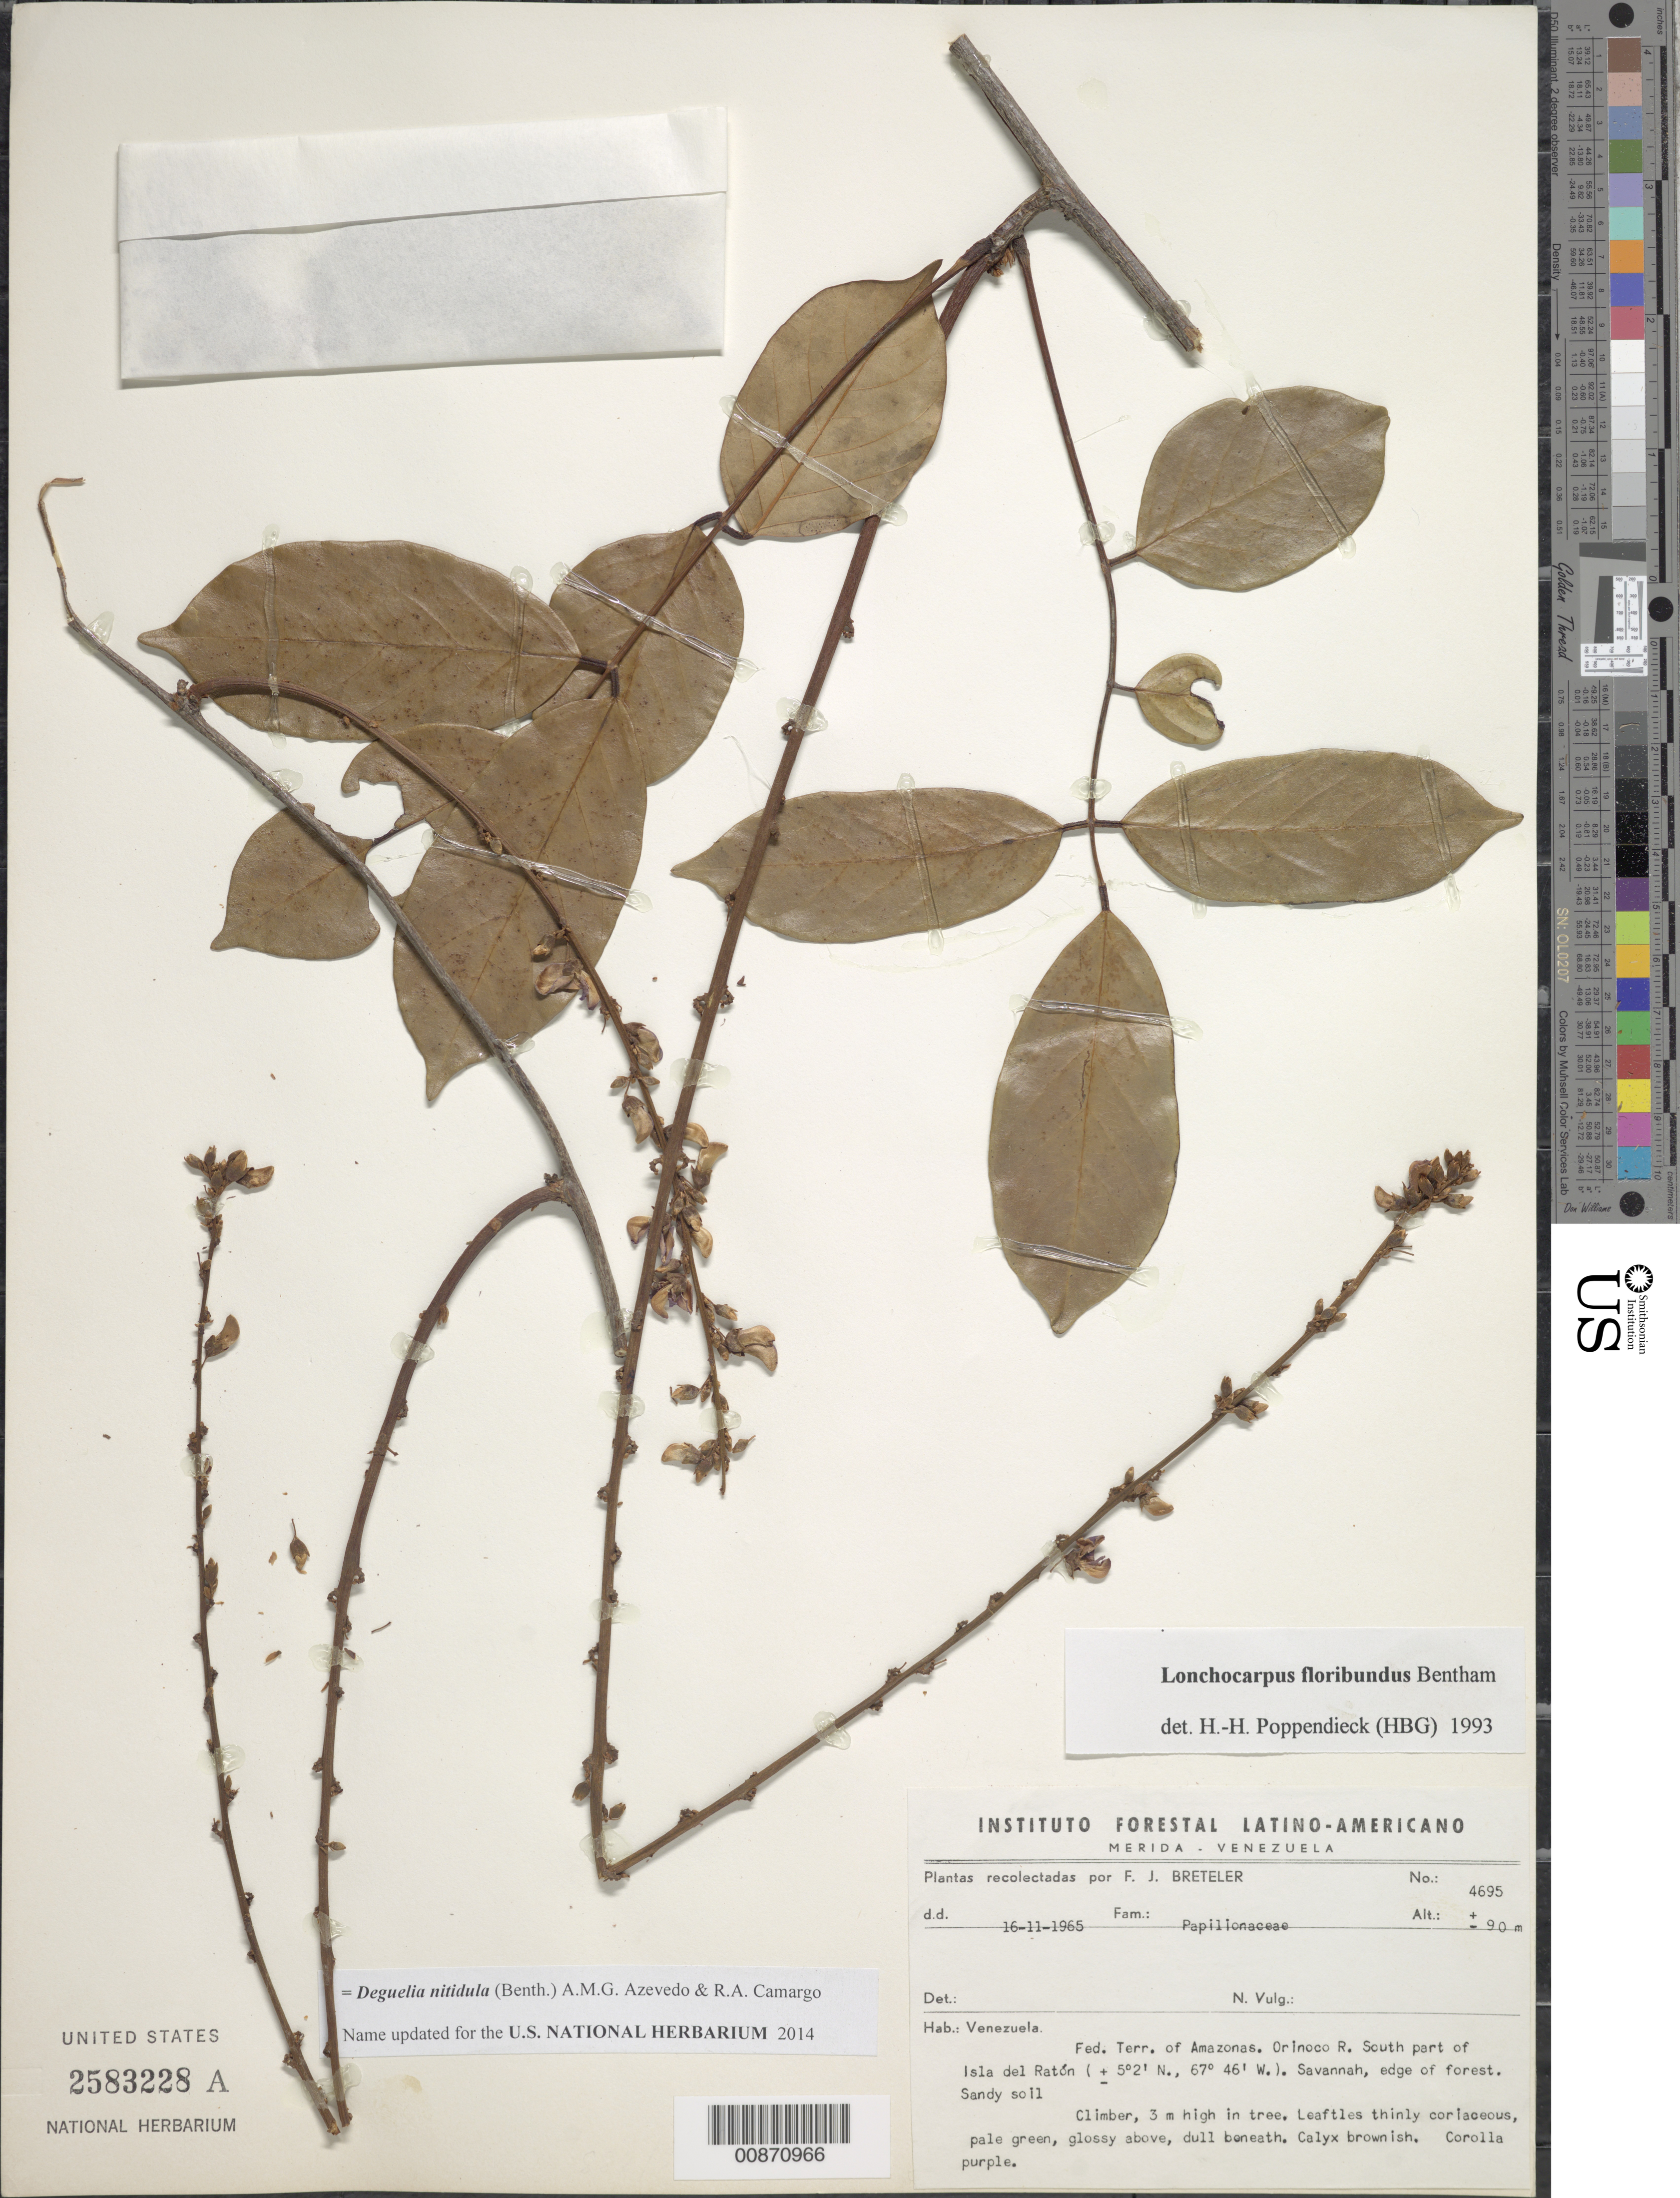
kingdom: Plantae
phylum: Tracheophyta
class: Magnoliopsida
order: Fabales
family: Fabaceae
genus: Deguelia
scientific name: Deguelia nitidula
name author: (Benth.) A.M.G. Azevedo & R.A. Camargo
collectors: F. J. Breteler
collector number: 4695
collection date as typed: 16-Nov-65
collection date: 1965-11-16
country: Venezuela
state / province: Amazonas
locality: Orinoco R., southern part of Isla del Raton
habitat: Savanna, edge of forest, sandy soil; climbing in tree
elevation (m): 90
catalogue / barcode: US 2583228A